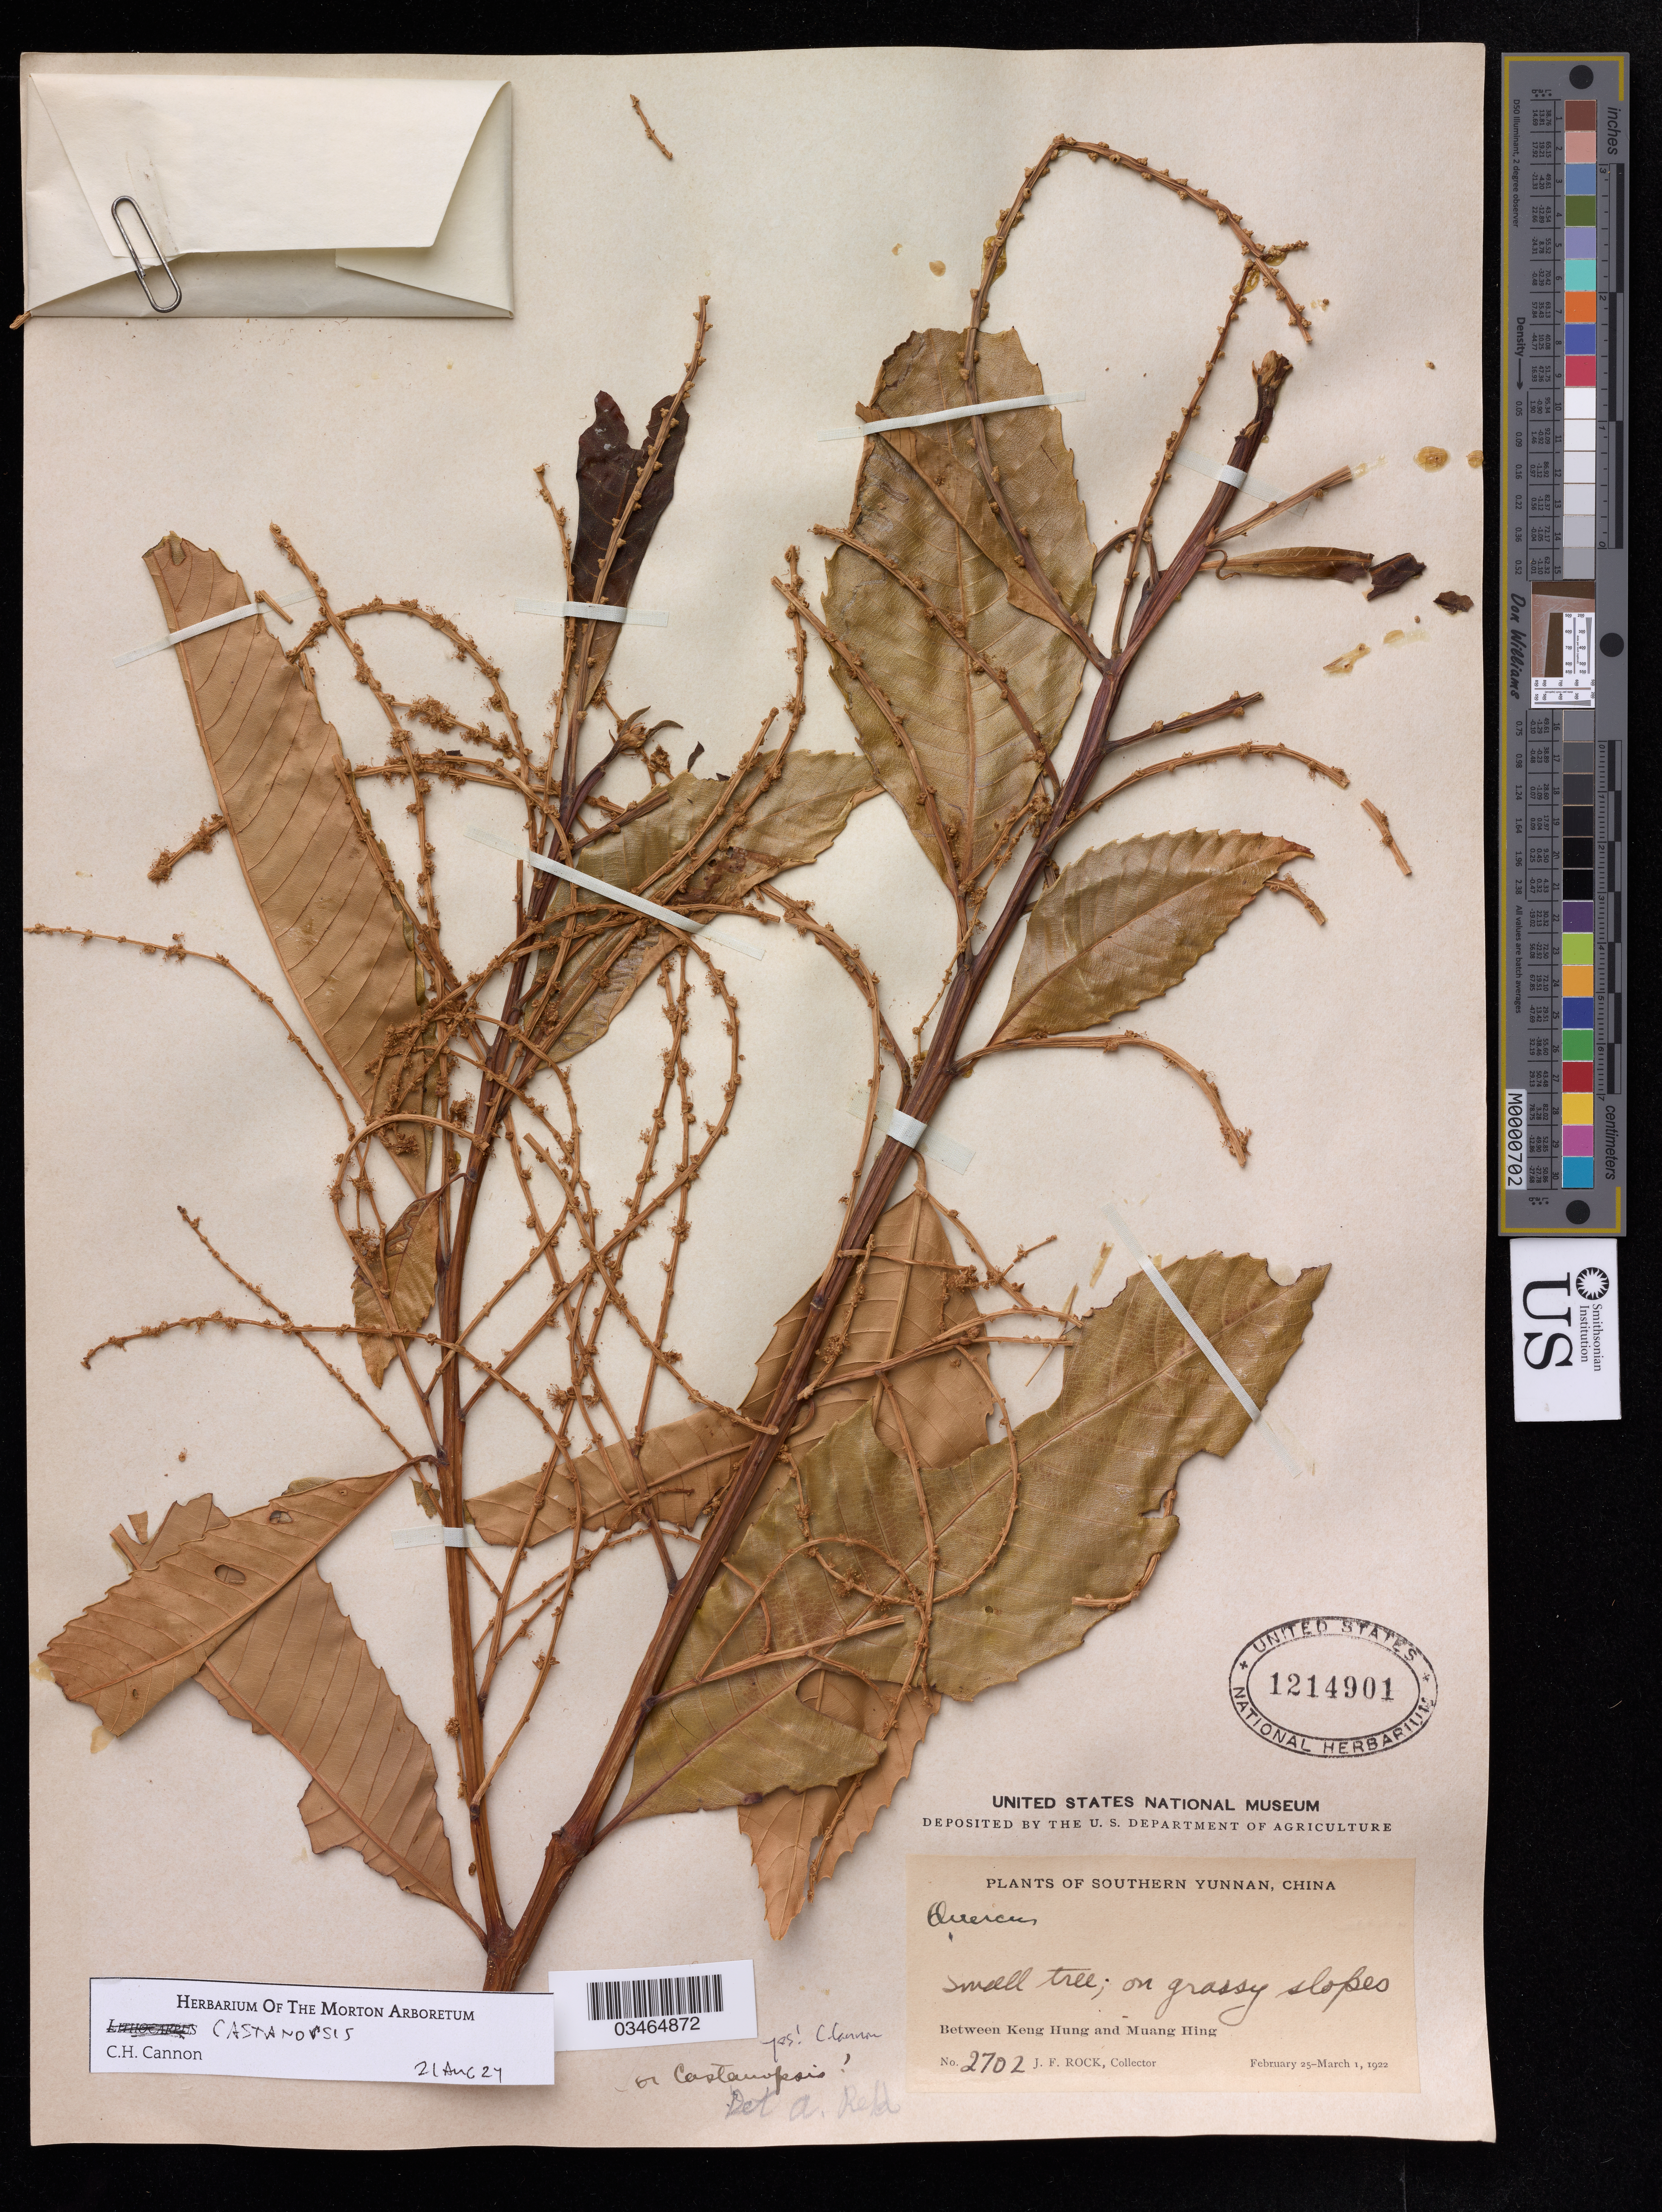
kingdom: Plantae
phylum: Tracheophyta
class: Magnoliopsida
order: Fagales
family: Fagaceae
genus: Quercus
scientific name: Quercus sp.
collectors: J. Rock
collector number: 2702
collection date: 1922-02-25/1922-03-01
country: China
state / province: Yunnan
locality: Between Keng Hung and Muang Hing.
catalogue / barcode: US 1214901